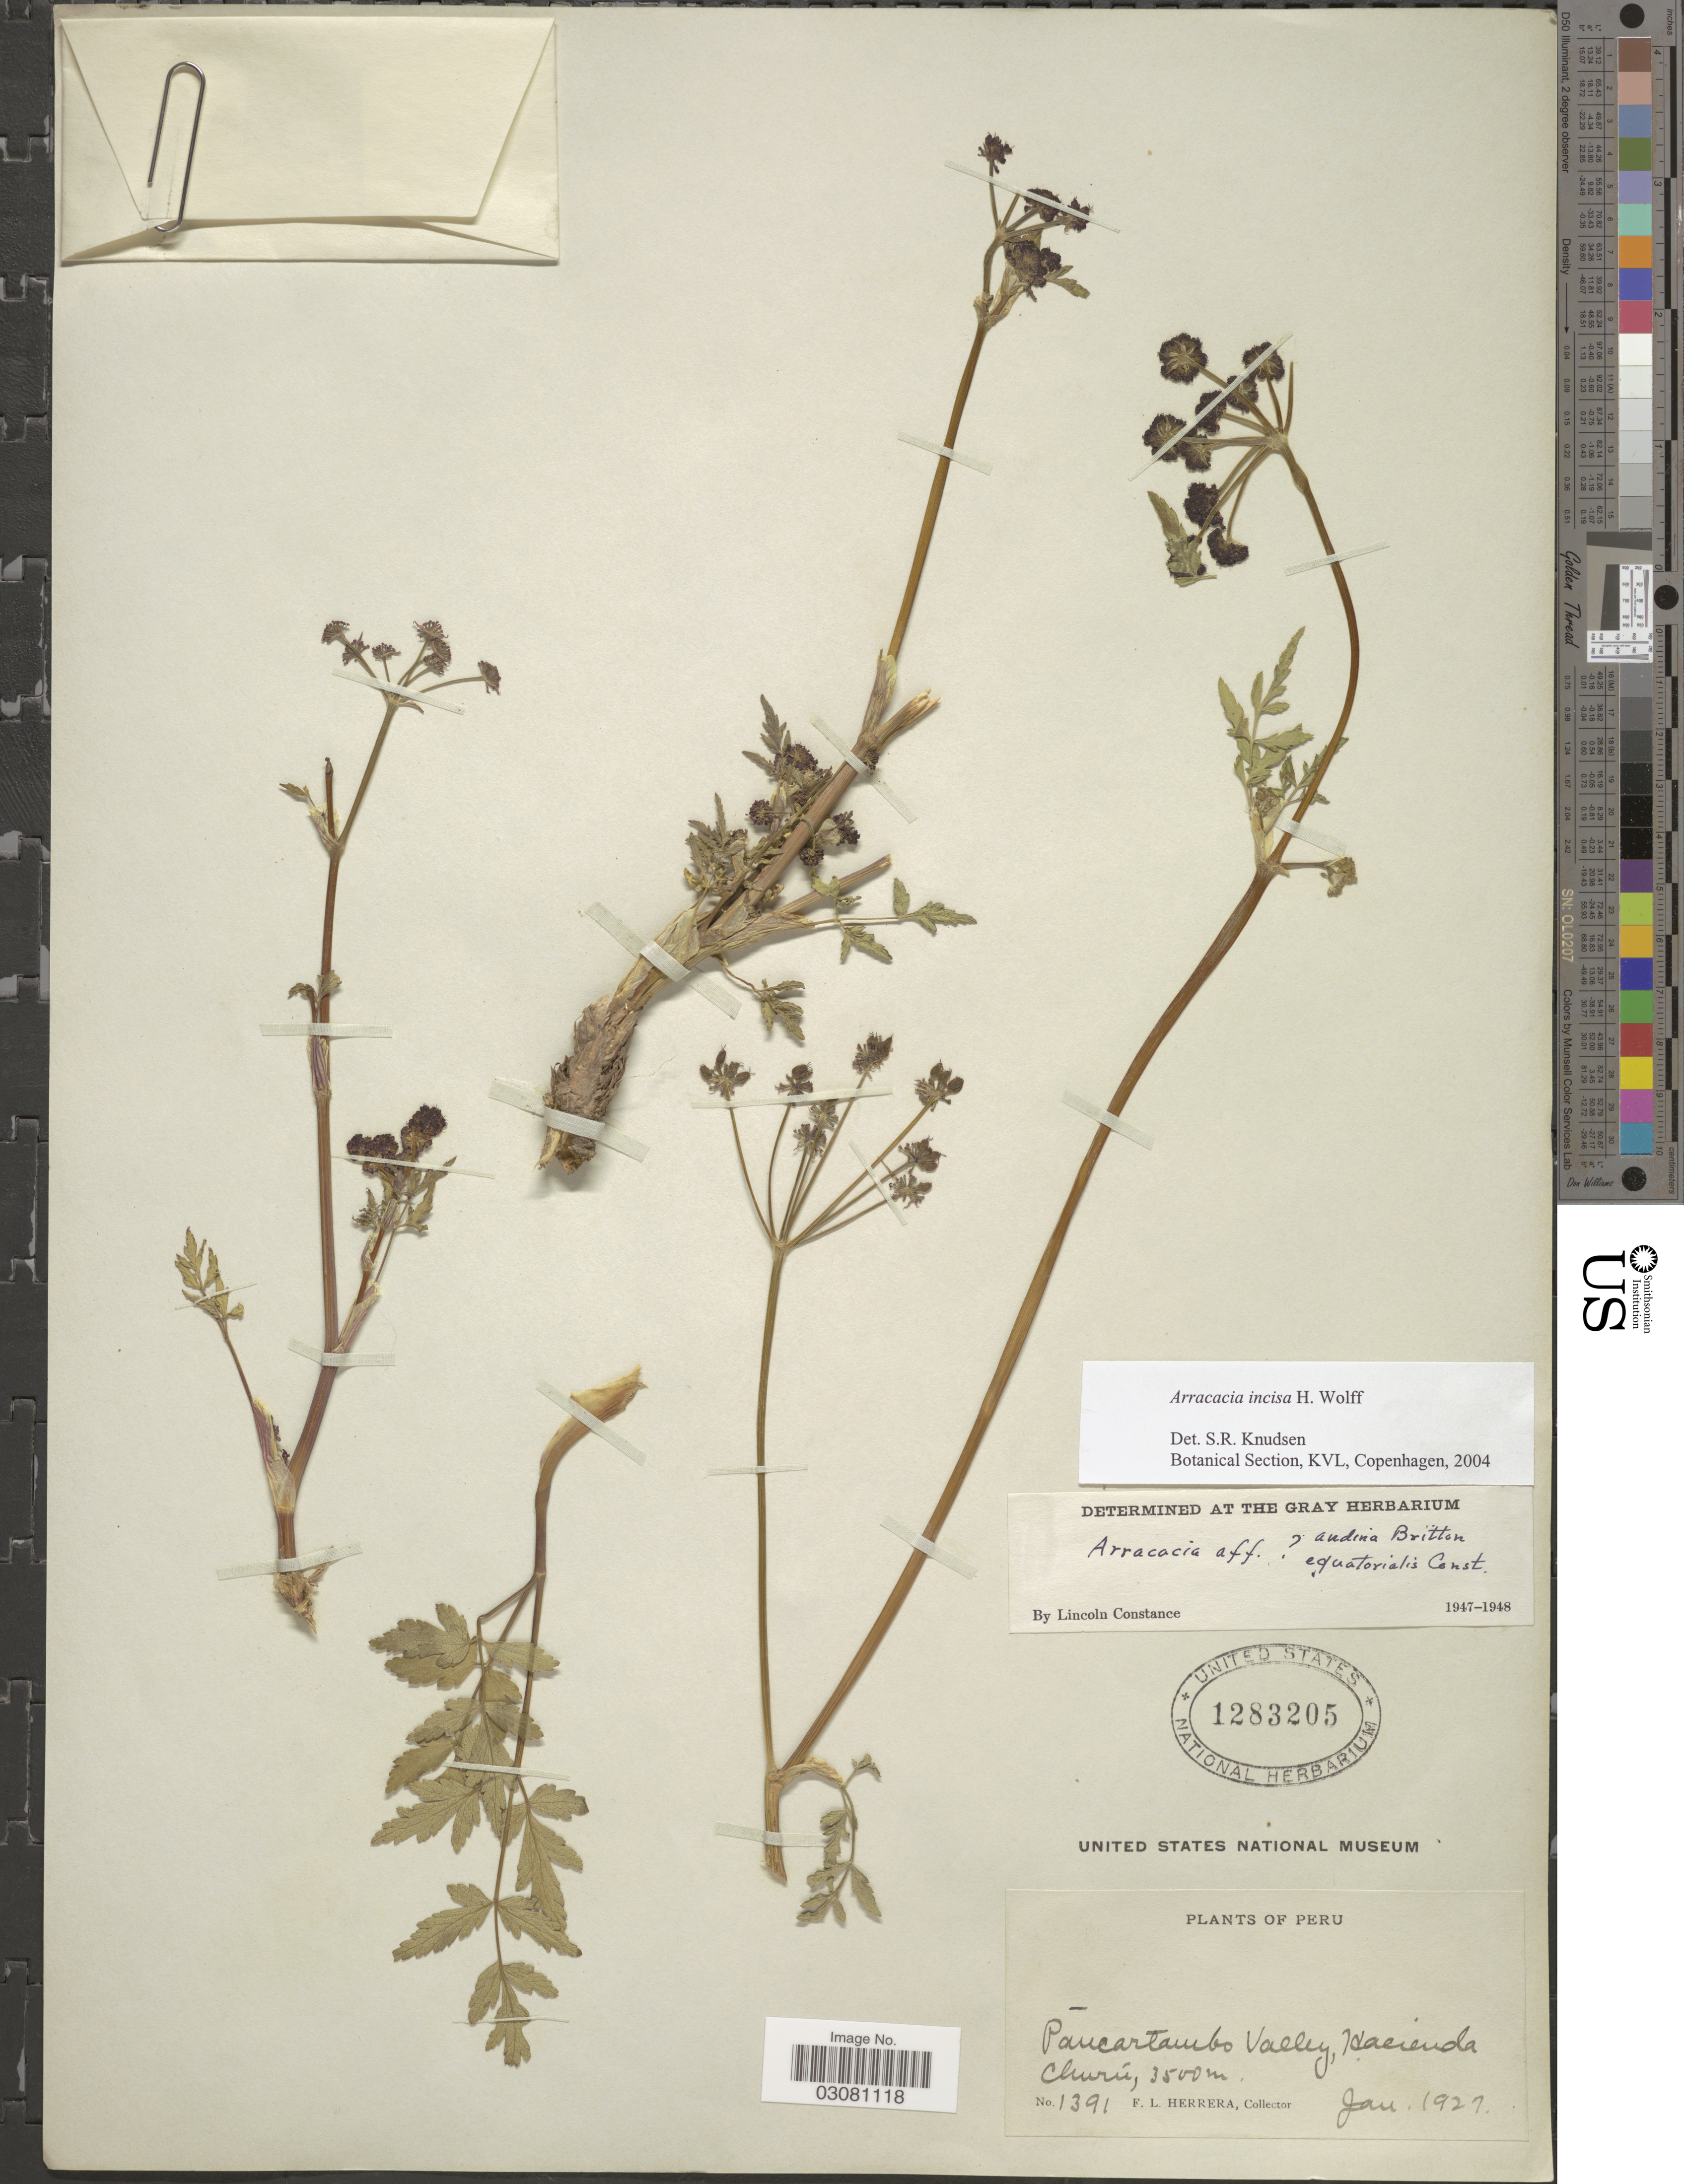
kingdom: Plantae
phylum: Tracheophyta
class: Magnoliopsida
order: Apiales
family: Apiaceae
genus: Arracacia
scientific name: Arracacia incisa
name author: H. Wolff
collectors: F. L. Herrera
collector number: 1391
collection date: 1927-01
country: Peru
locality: Paucartambo Valley, Hacienda Churú.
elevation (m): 3500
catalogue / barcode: US 1283205